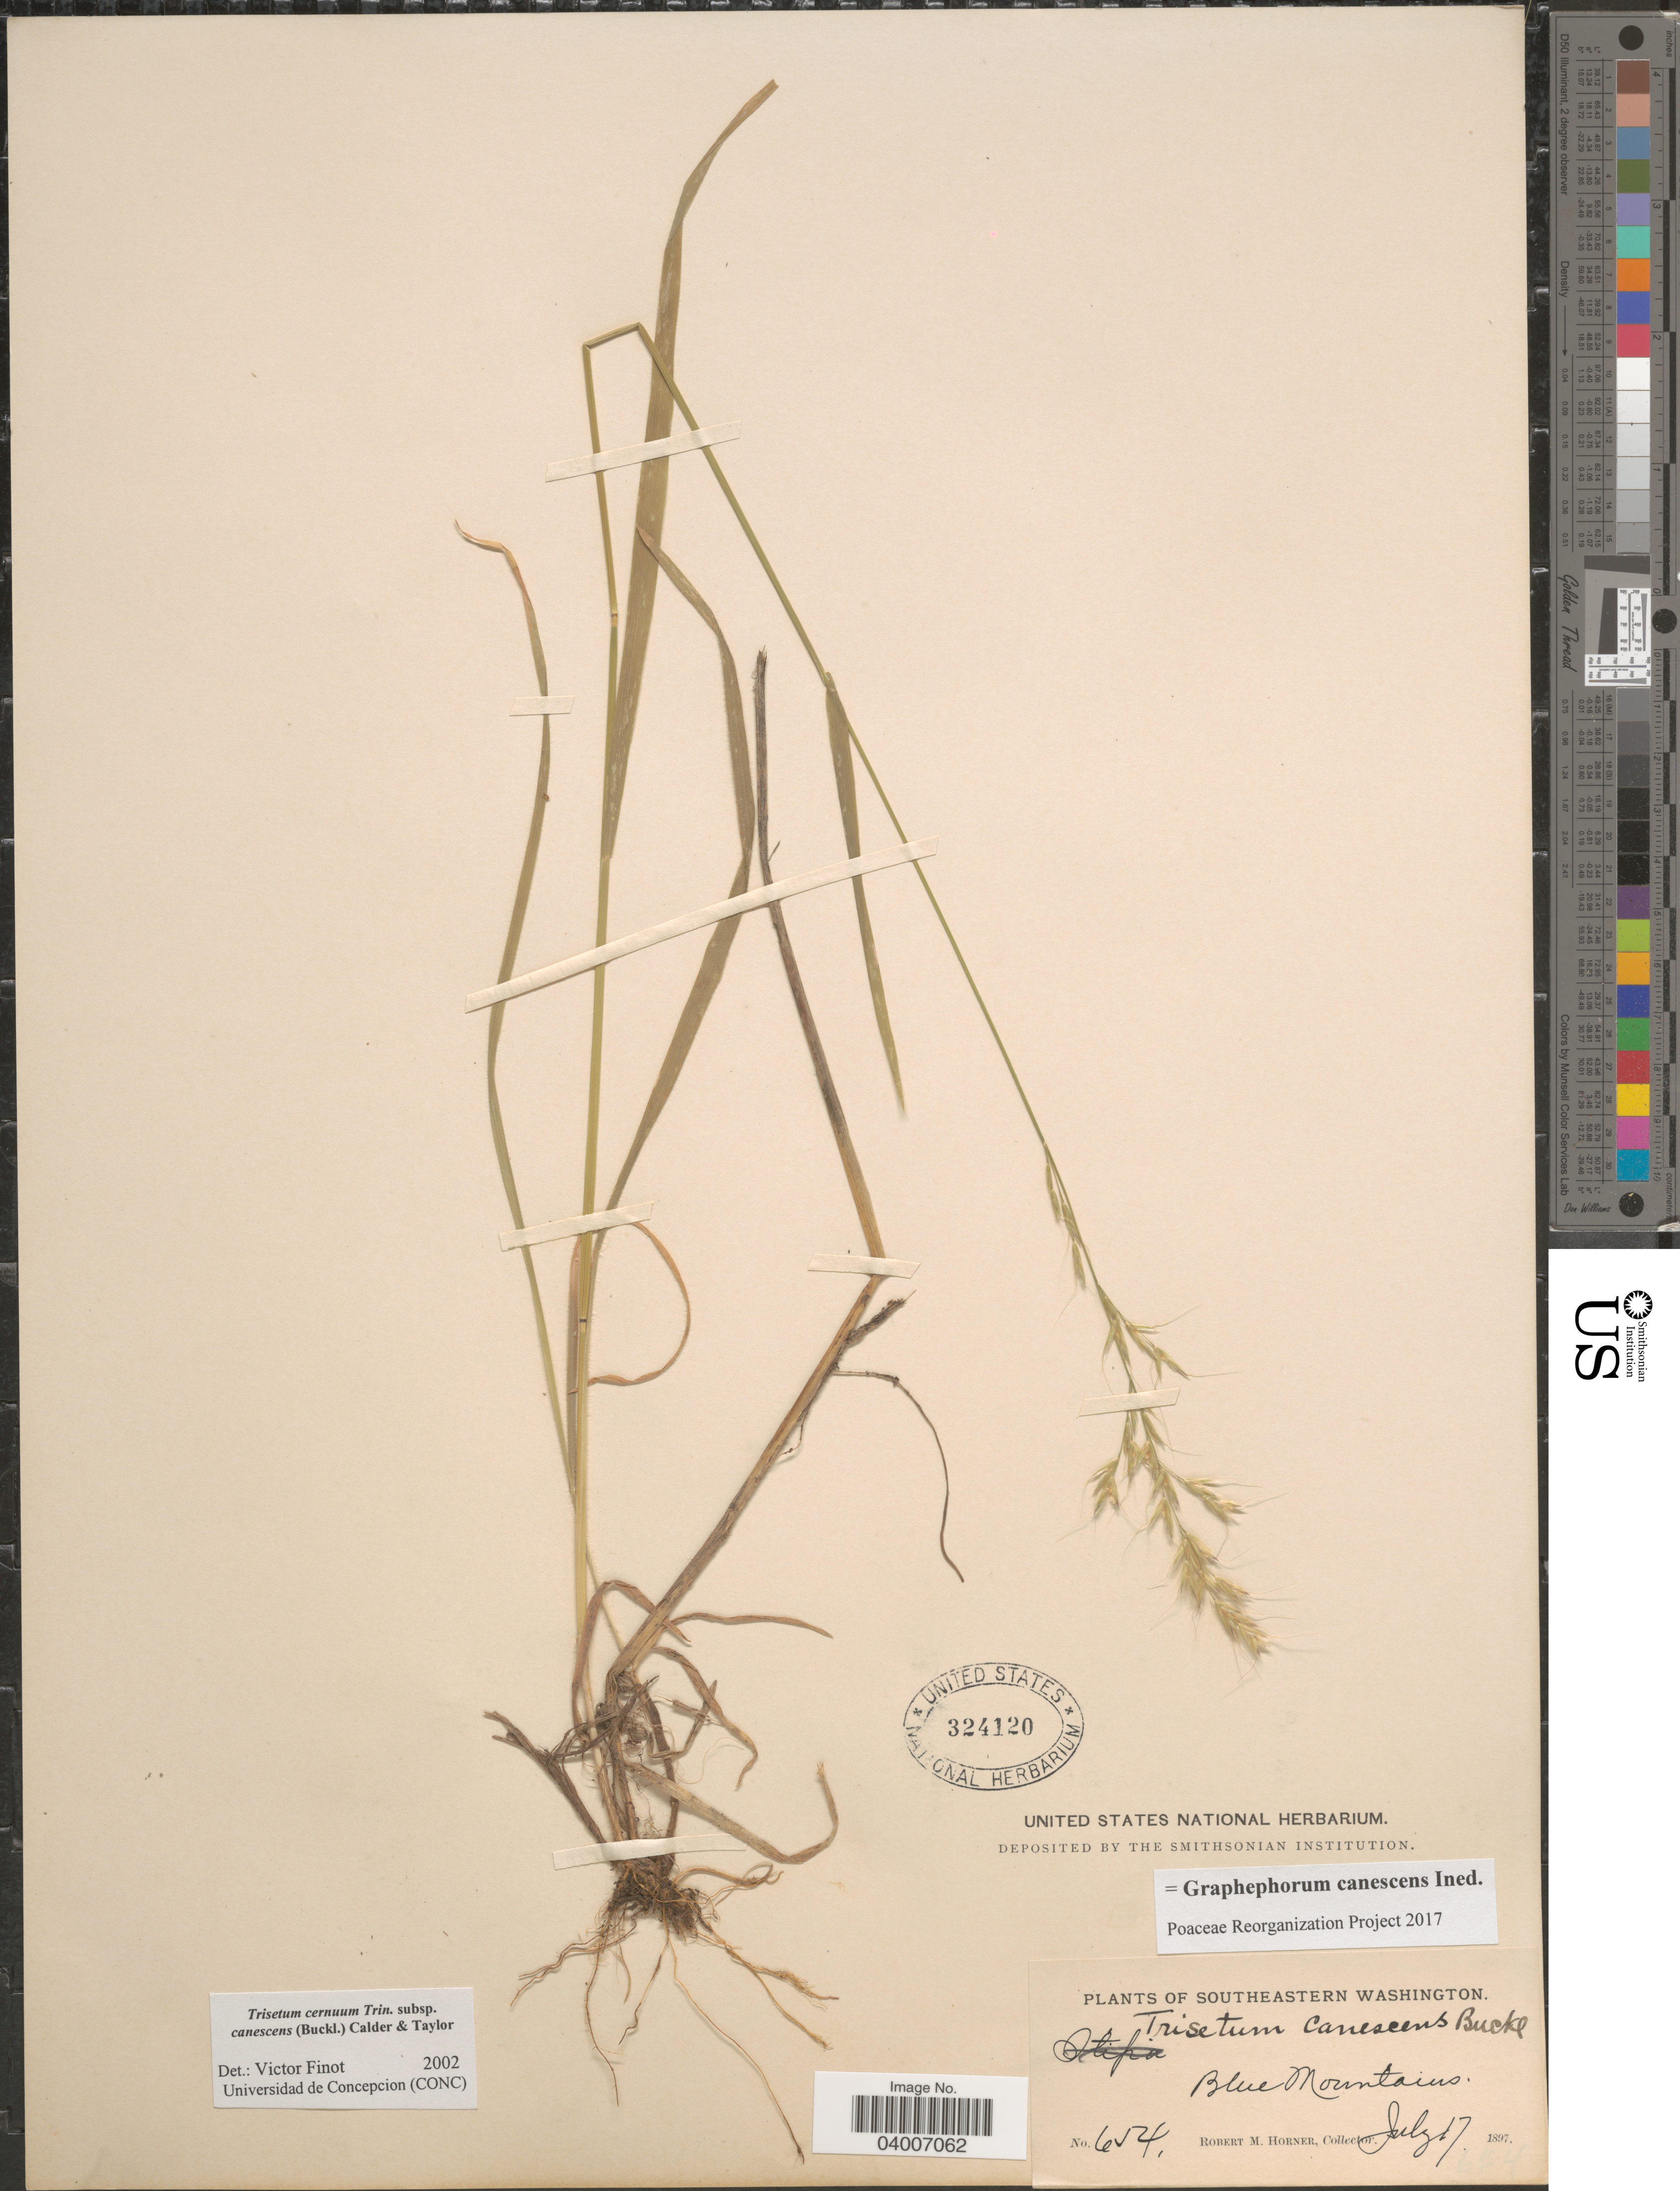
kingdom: Plantae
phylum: Tracheophyta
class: Liliopsida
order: Poales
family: Poaceae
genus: Graphephorum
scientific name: Graphephorum canescens ined.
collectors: R. Horner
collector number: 654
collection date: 1897-07-17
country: United States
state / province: Washington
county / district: Clallam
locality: Southeastern Washington. Blue Mountains.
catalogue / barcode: US 324120